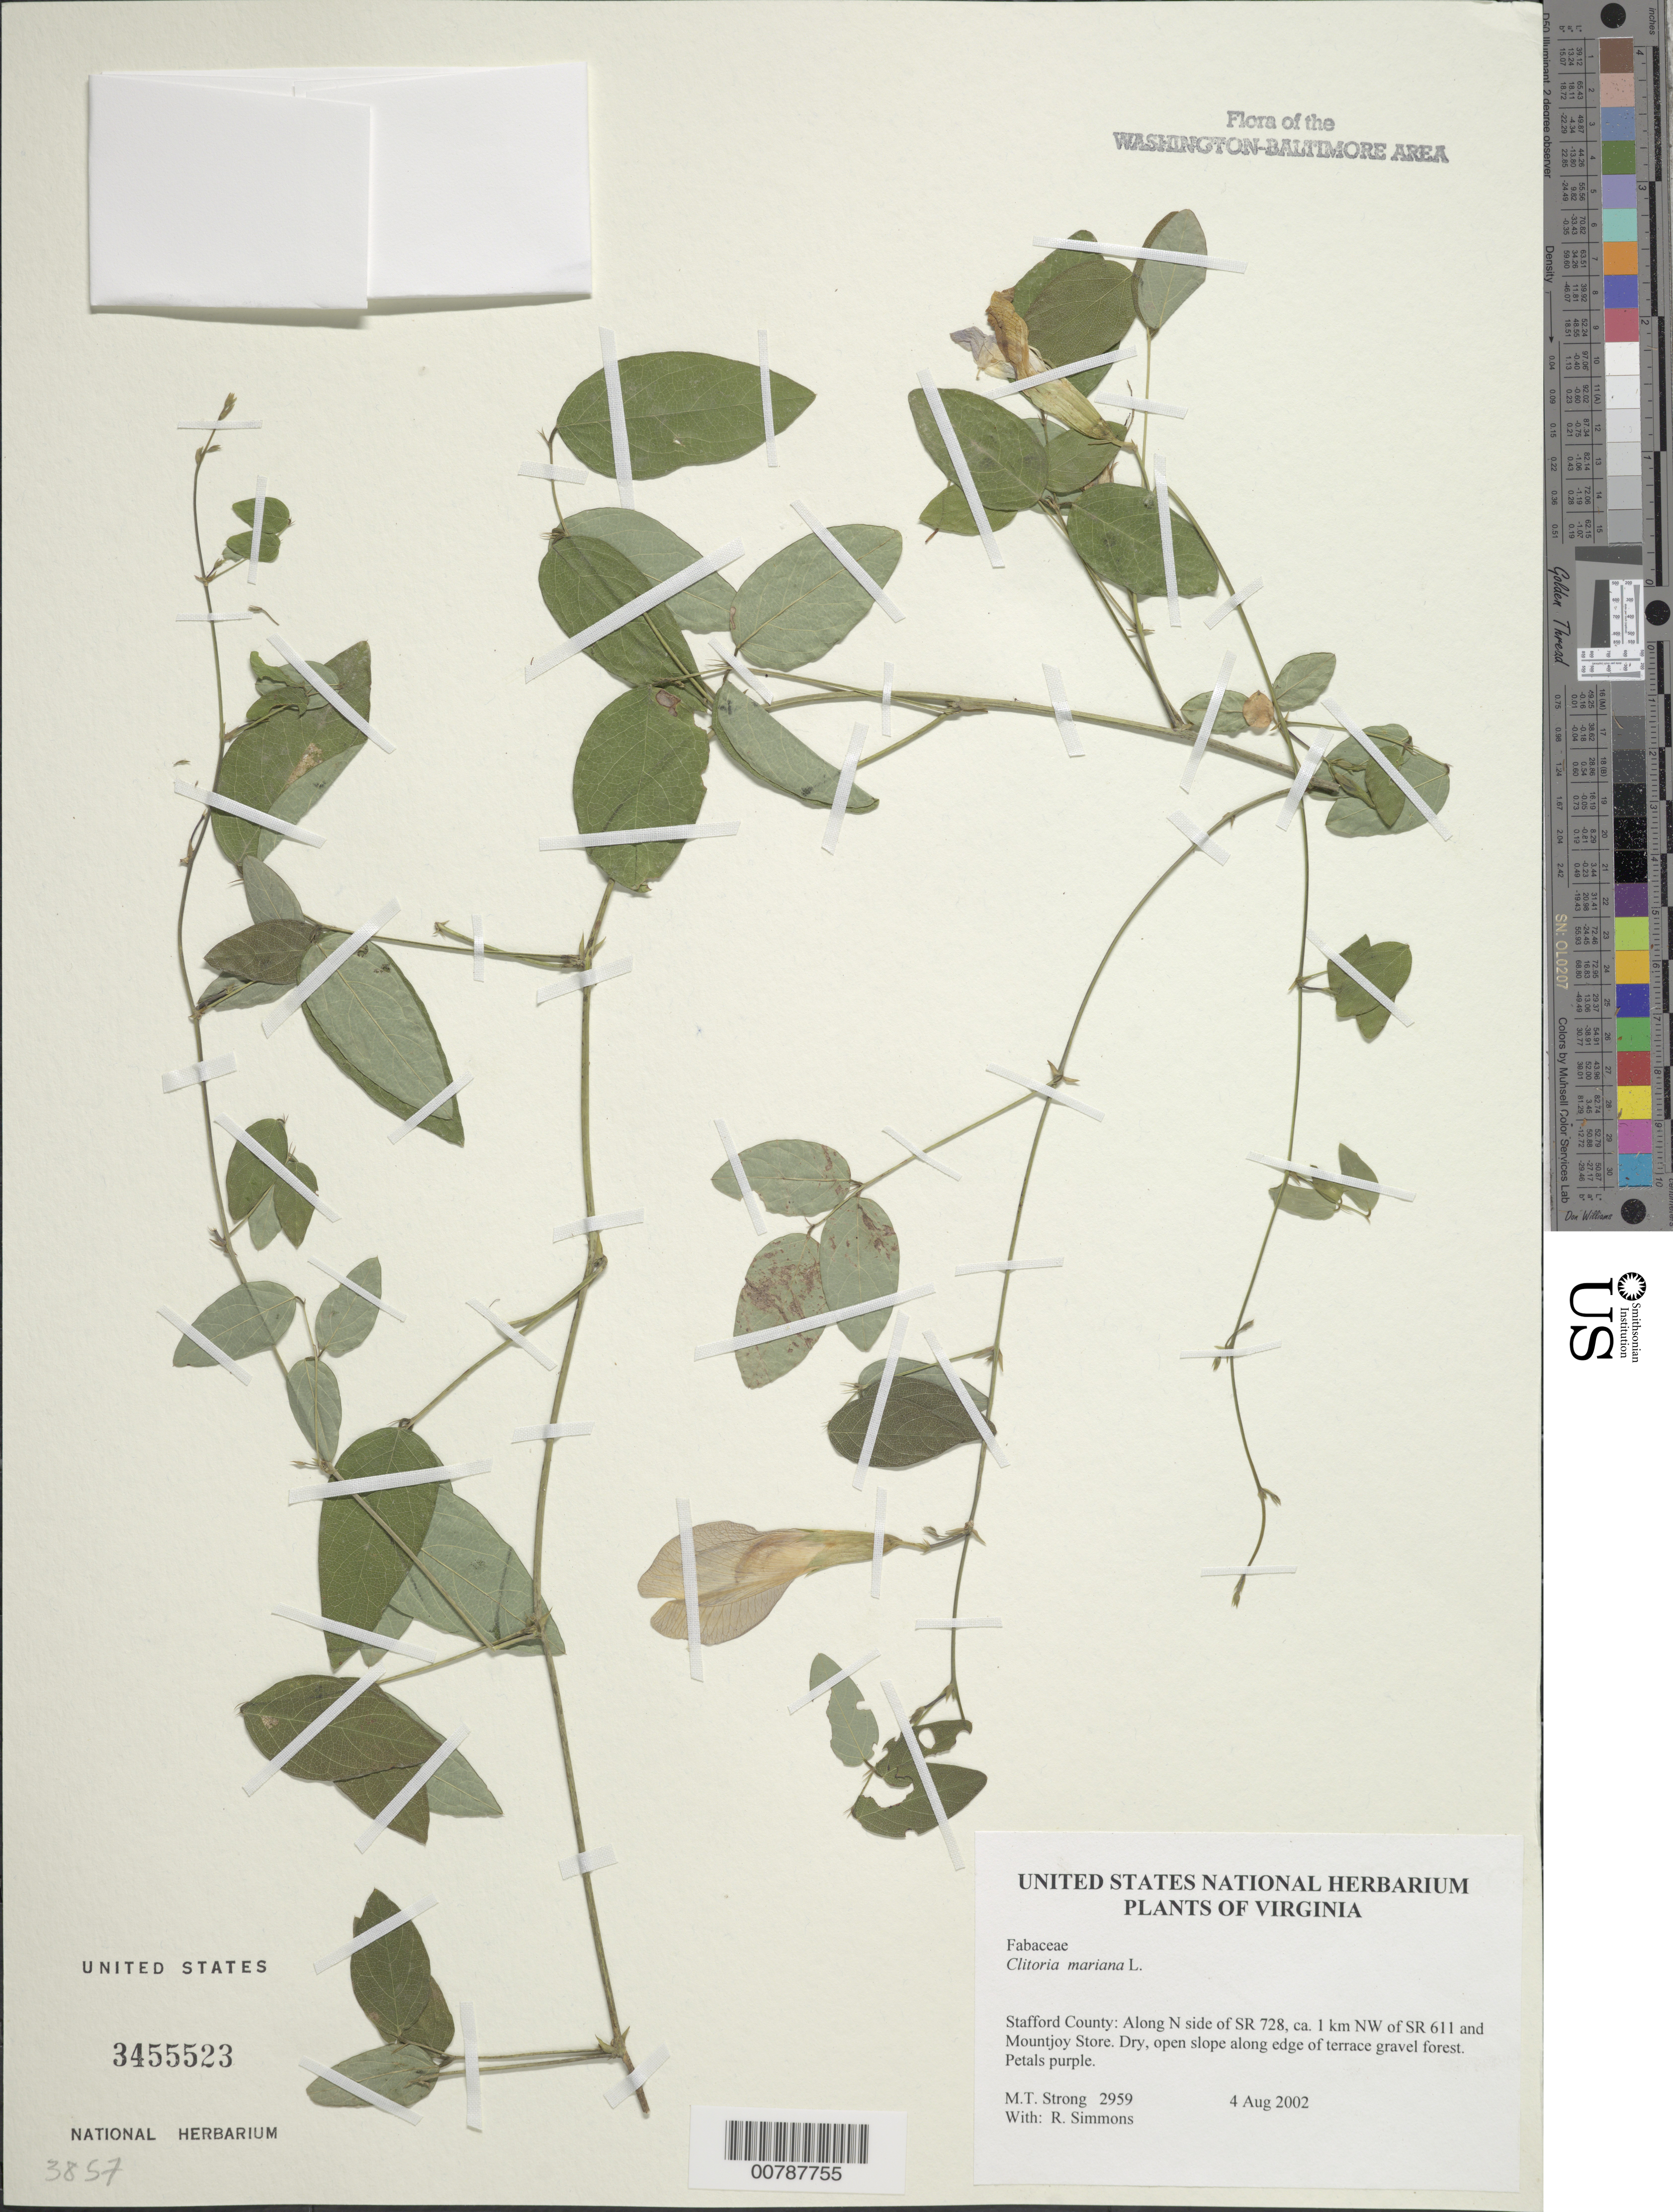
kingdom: Plantae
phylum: Tracheophyta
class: Magnoliopsida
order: Fabales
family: Fabaceae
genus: Clitoria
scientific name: Clitoria mariana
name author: L.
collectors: M. T. Strong & R. Simmons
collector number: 2959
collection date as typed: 04 Aug 2002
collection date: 2002-08-04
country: United States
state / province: Virginia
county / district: Stafford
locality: Along N side of SR 728, ca. 1 km NW of SR 611 and Mountjoy Store.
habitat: Dry, open slope along edge of terrace gravel forest.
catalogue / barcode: US 3455523